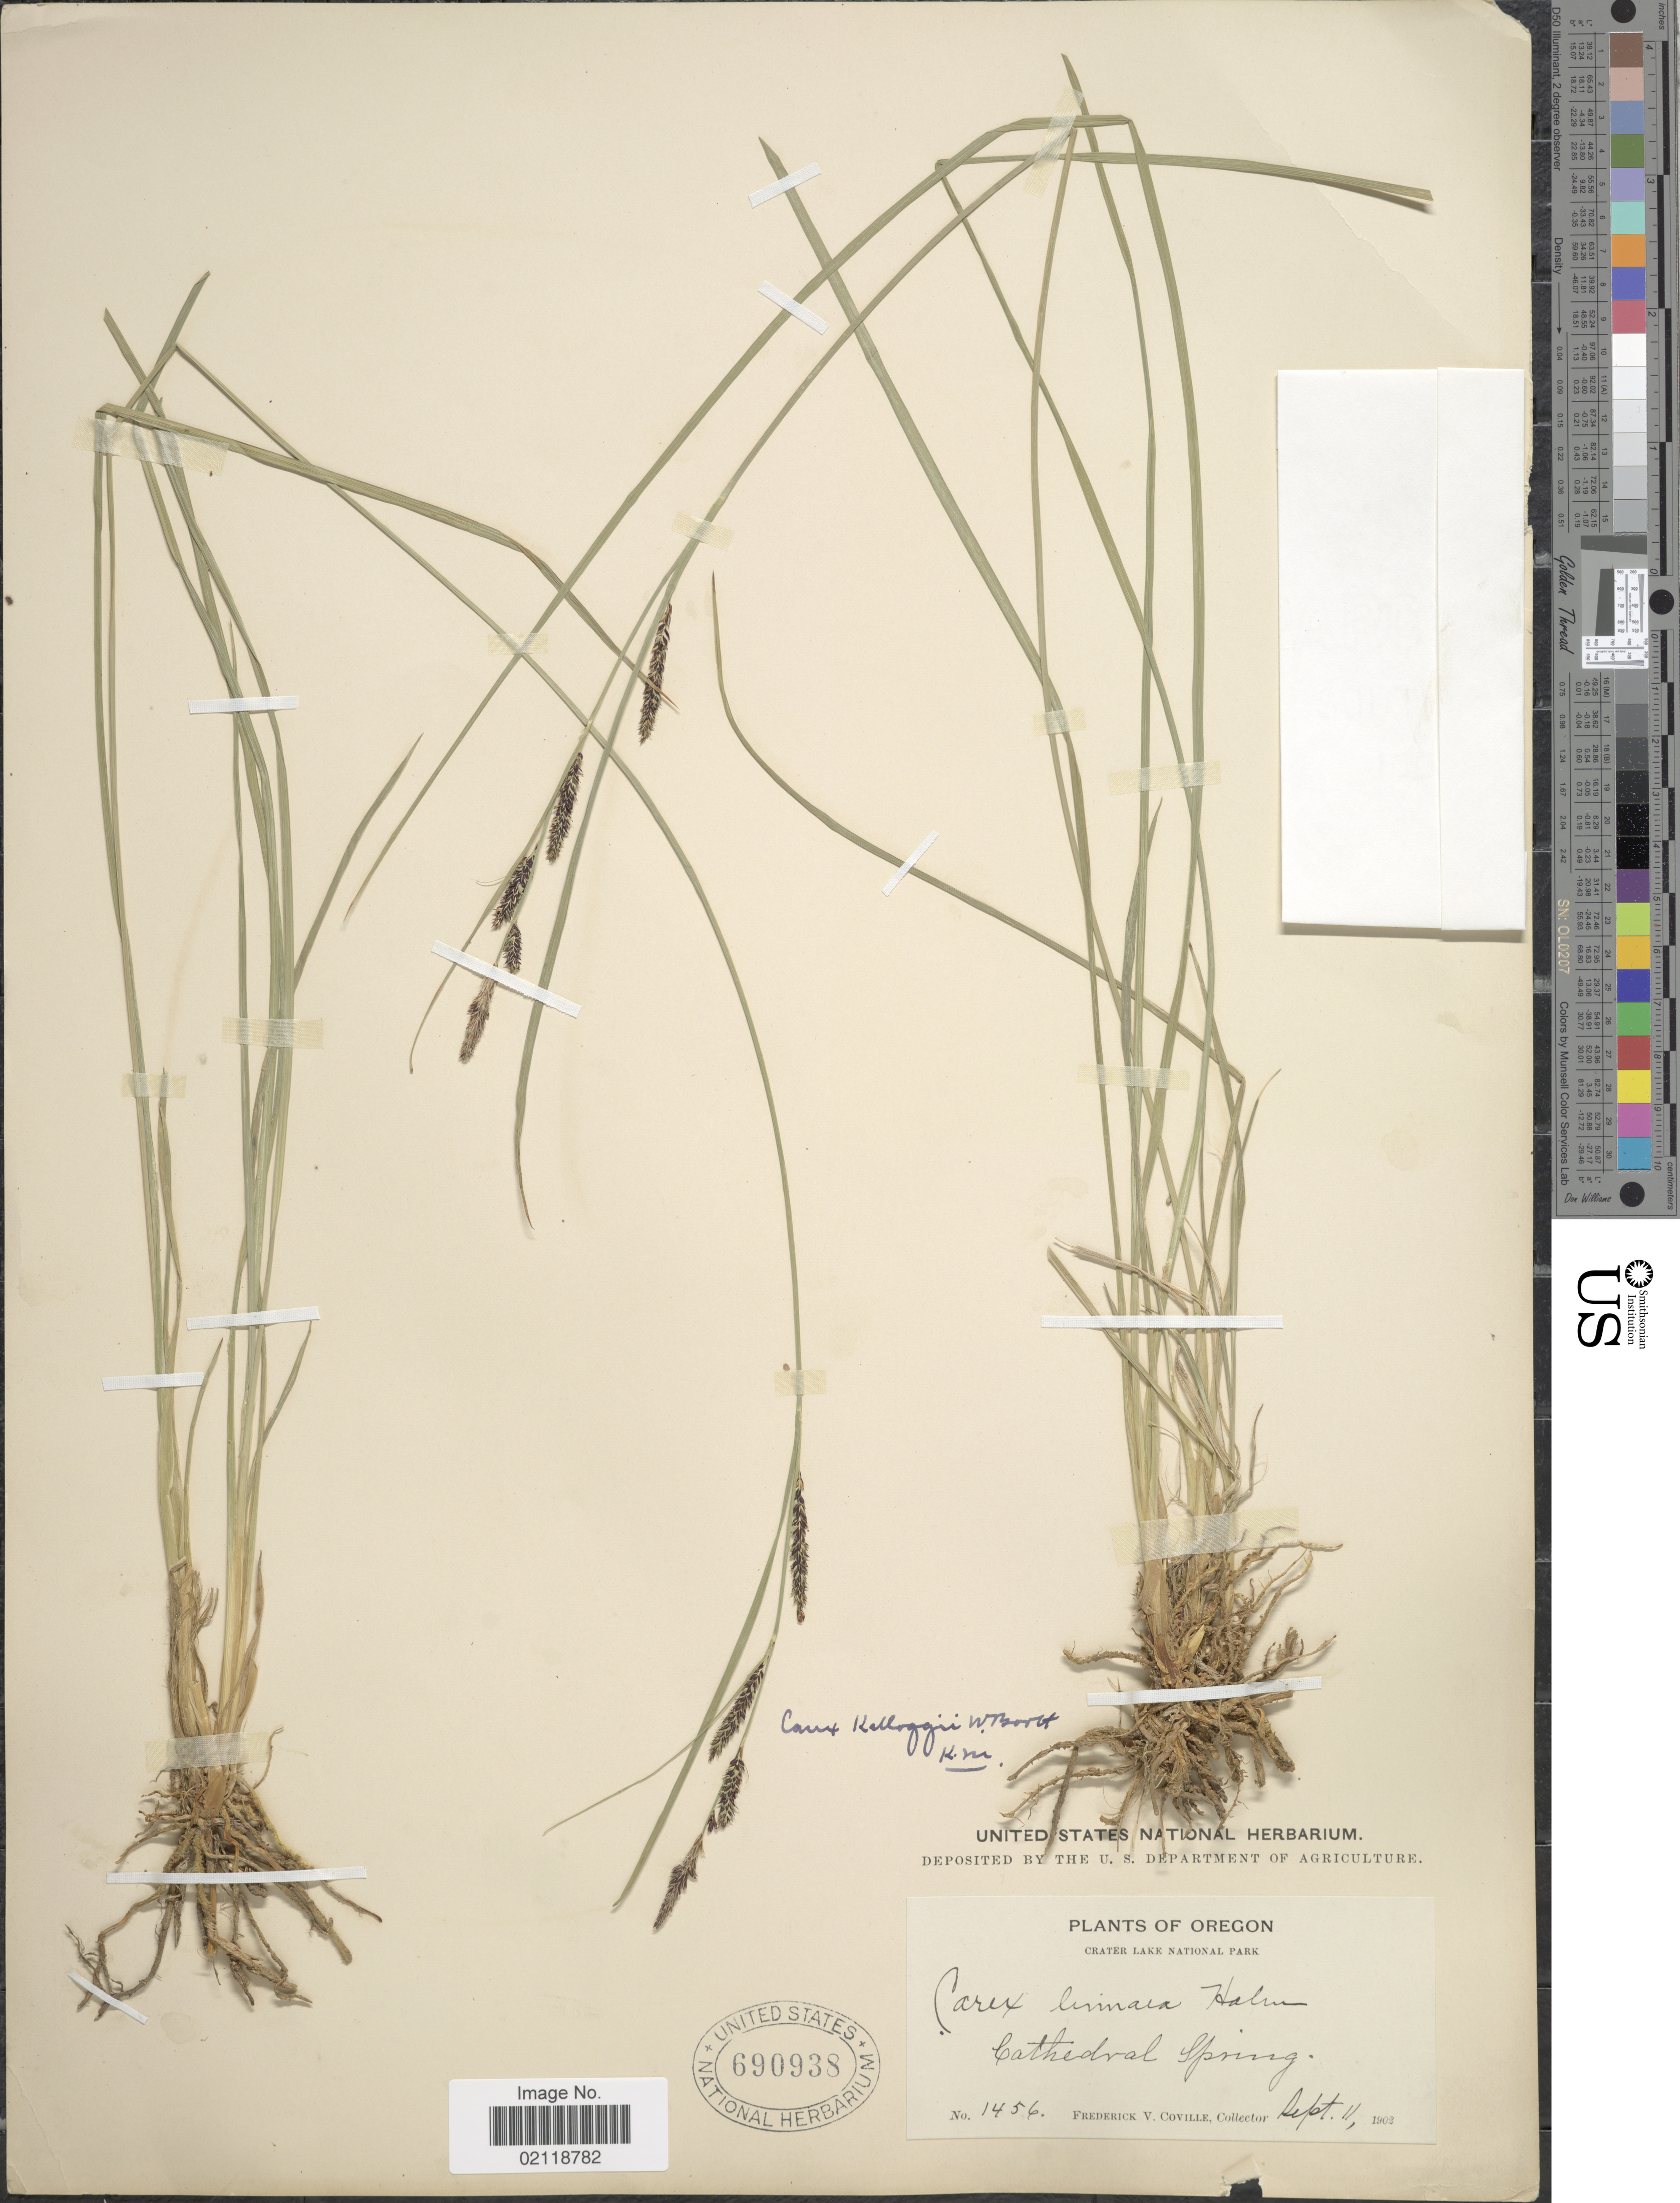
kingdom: Plantae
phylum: Tracheophyta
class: Liliopsida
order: Poales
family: Cyperaceae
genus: Carex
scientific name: Carex kelloggii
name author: W. Boott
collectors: F. V. Coville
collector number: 1456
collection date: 1902-09-11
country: United States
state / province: Oregon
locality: Crater Lake National Park, Cathedral Spring.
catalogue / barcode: US 690938